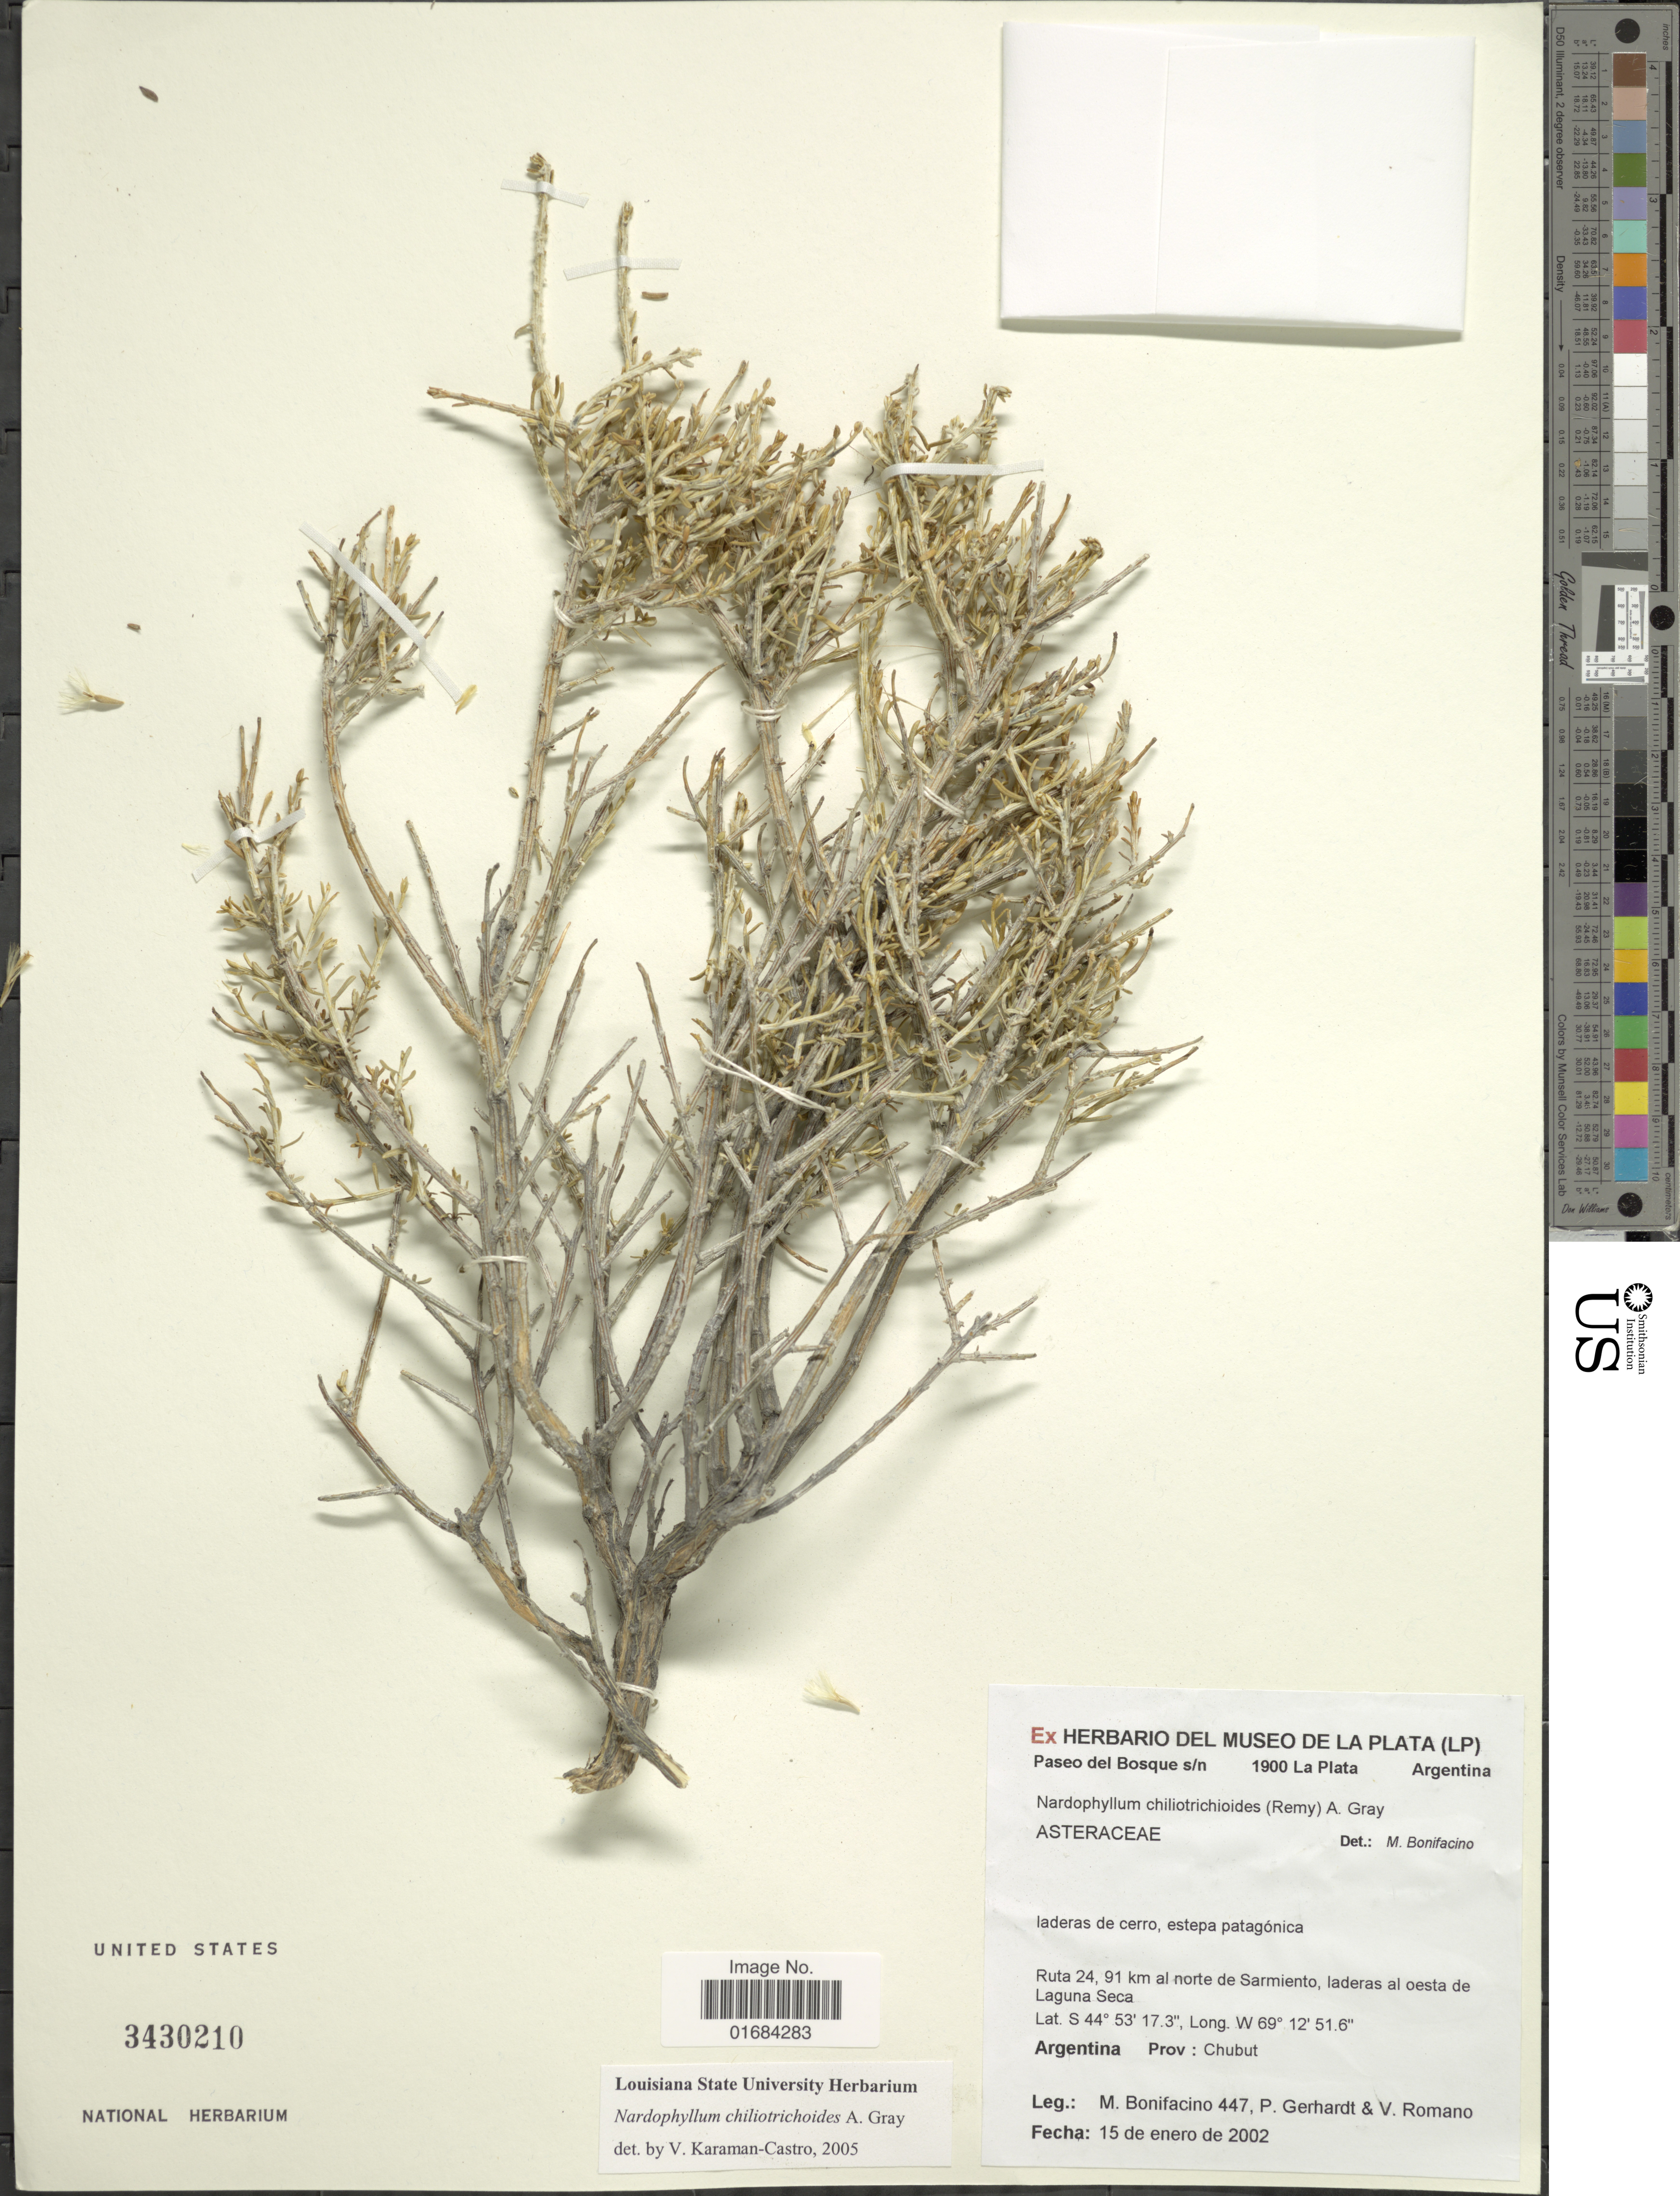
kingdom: Plantae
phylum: Tracheophyta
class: Magnoliopsida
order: Asterales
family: Asteraceae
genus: Nardophyllum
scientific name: Nardophyllum chiliotrichoides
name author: (J. Rémy) A. Gray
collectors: M. Bonifacino, P. Gerhardt & V. Romano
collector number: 0447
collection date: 2002-01-15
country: Argentina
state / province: Chubut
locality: Ruta 24, 91 km al norte de Sarmiento, laderas al oesta de Laguna Seca.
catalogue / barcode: US 3430210